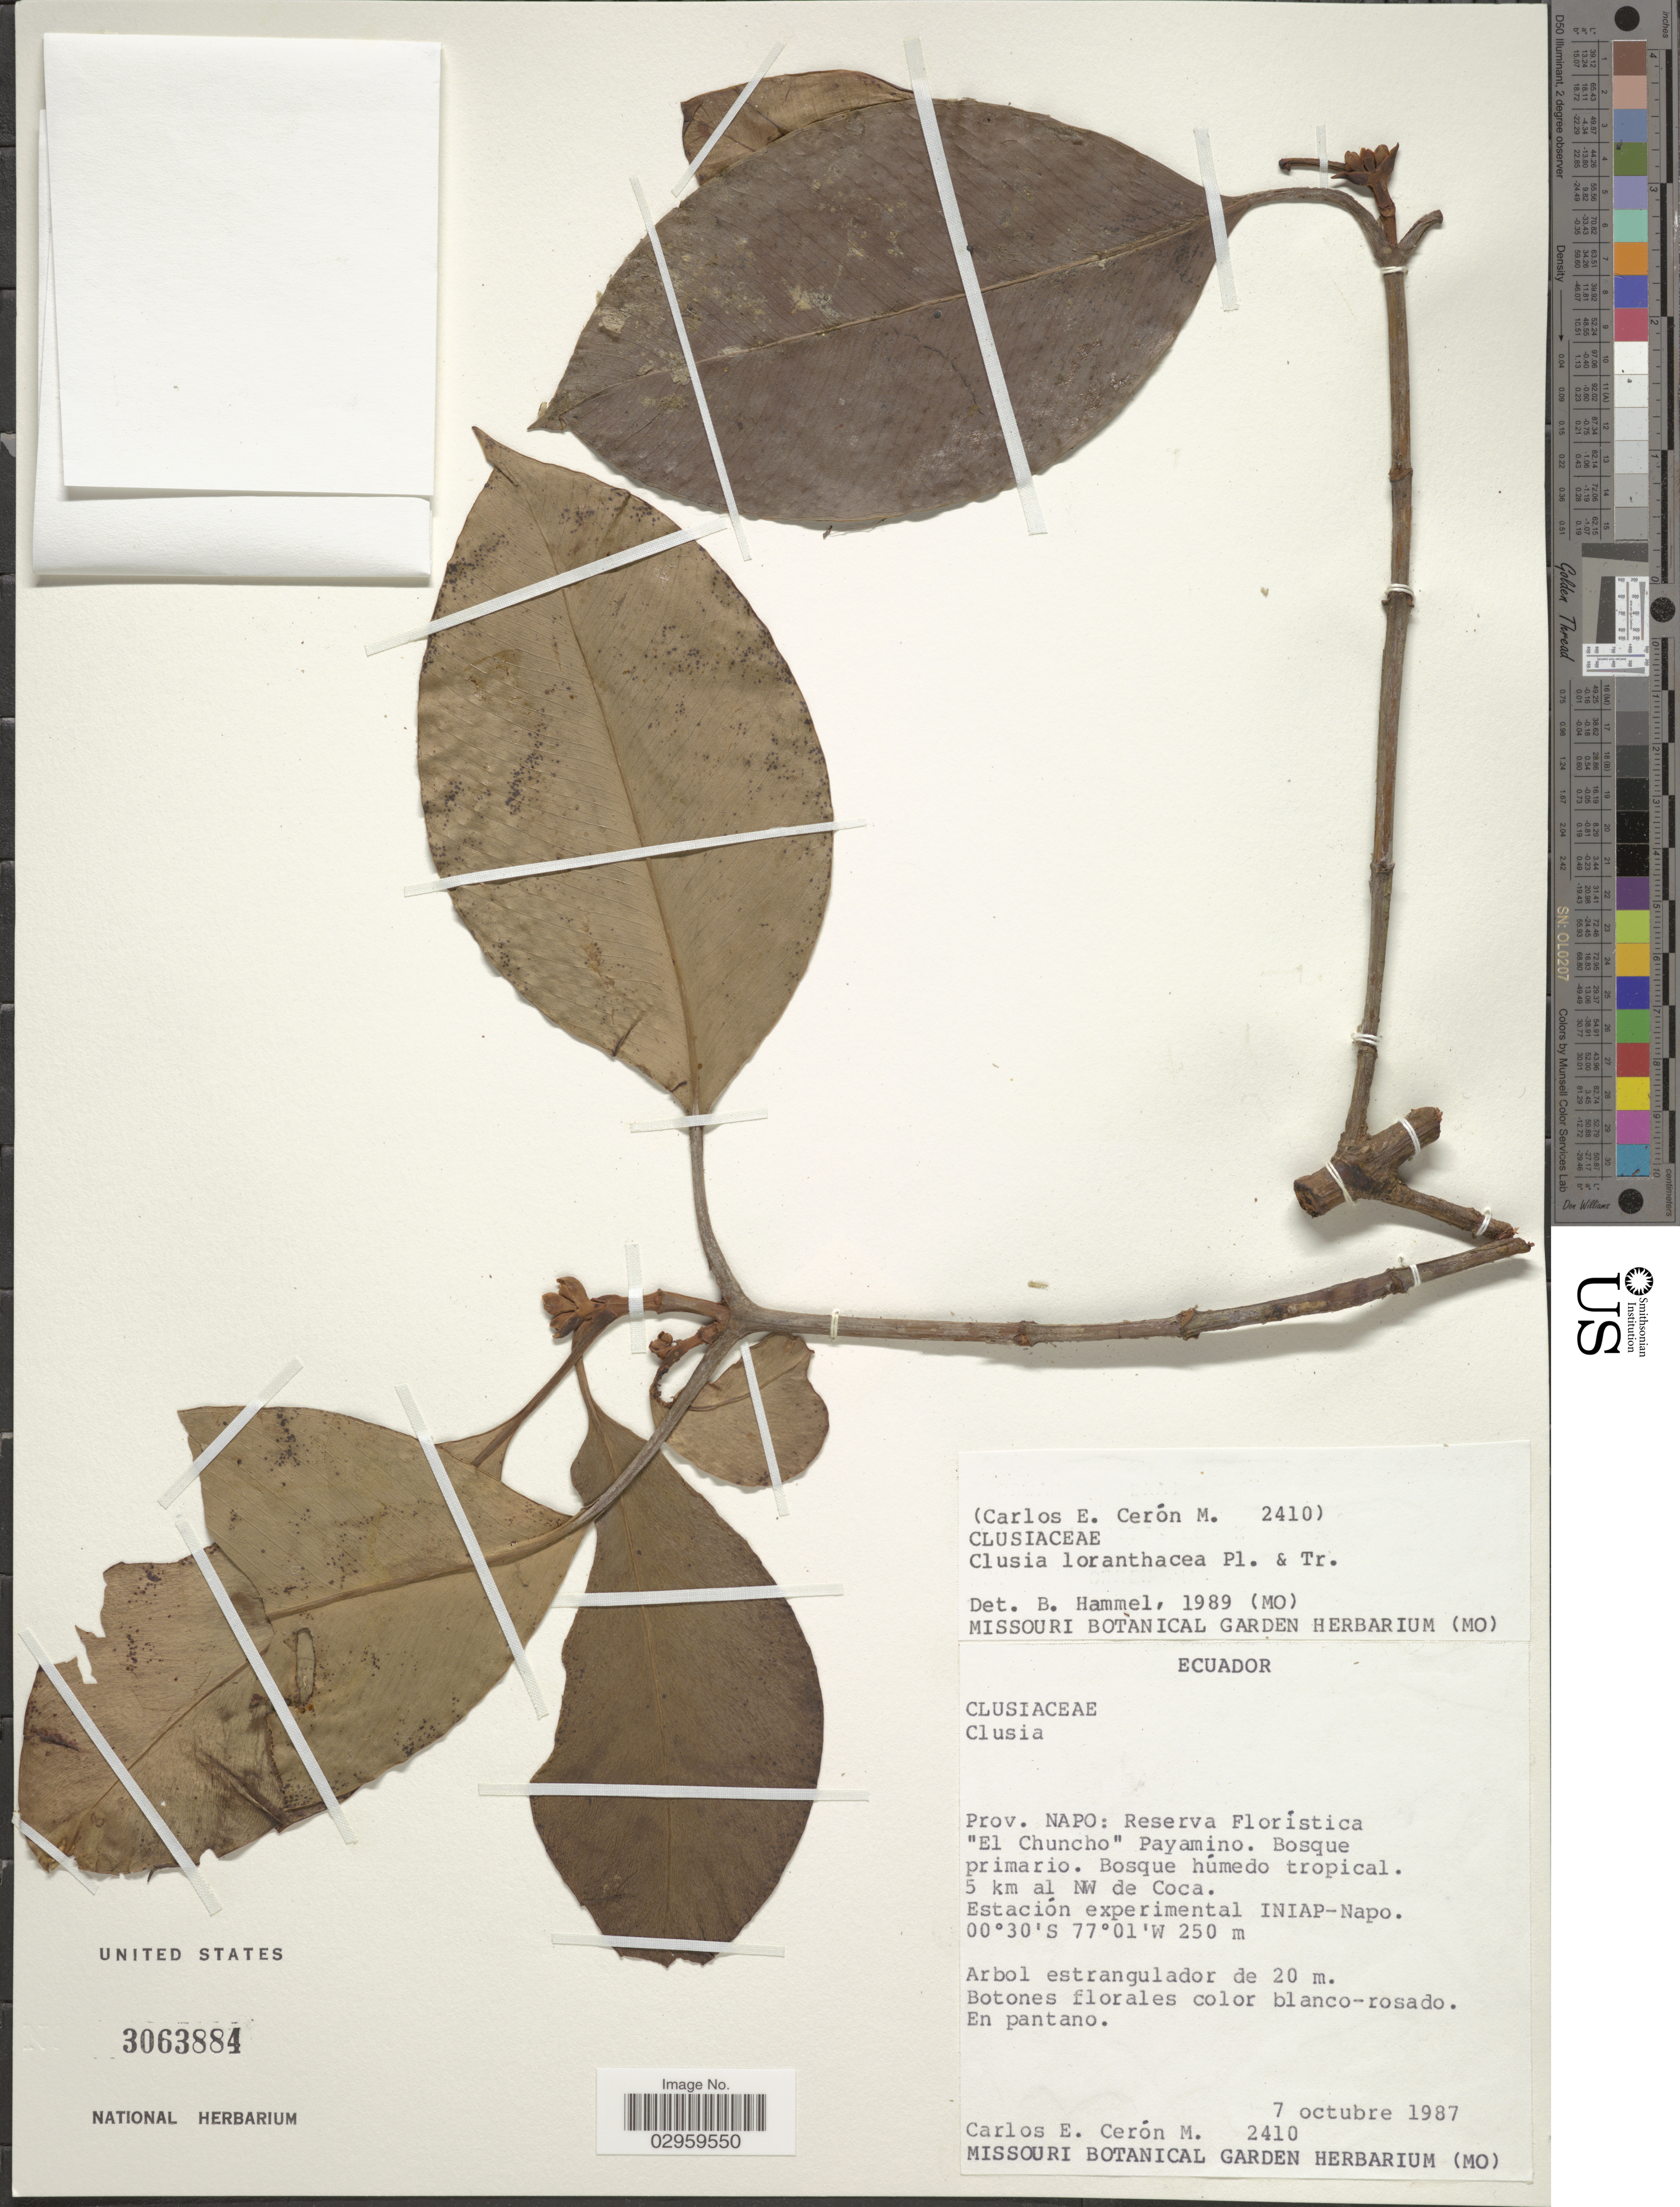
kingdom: Plantae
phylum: Tracheophyta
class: Magnoliopsida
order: Malpighiales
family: Clusiaceae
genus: Clusia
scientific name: Clusia loranthacea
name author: Planch. & Triana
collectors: C. E. Cerón M.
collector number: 2410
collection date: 1987-10-07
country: Ecuador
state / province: Napo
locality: Reserva Florística "El Chuncho" Payamino. 5 km al NW de Coca. Estación experimental INIAP-Napo.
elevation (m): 250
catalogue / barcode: US 3063884